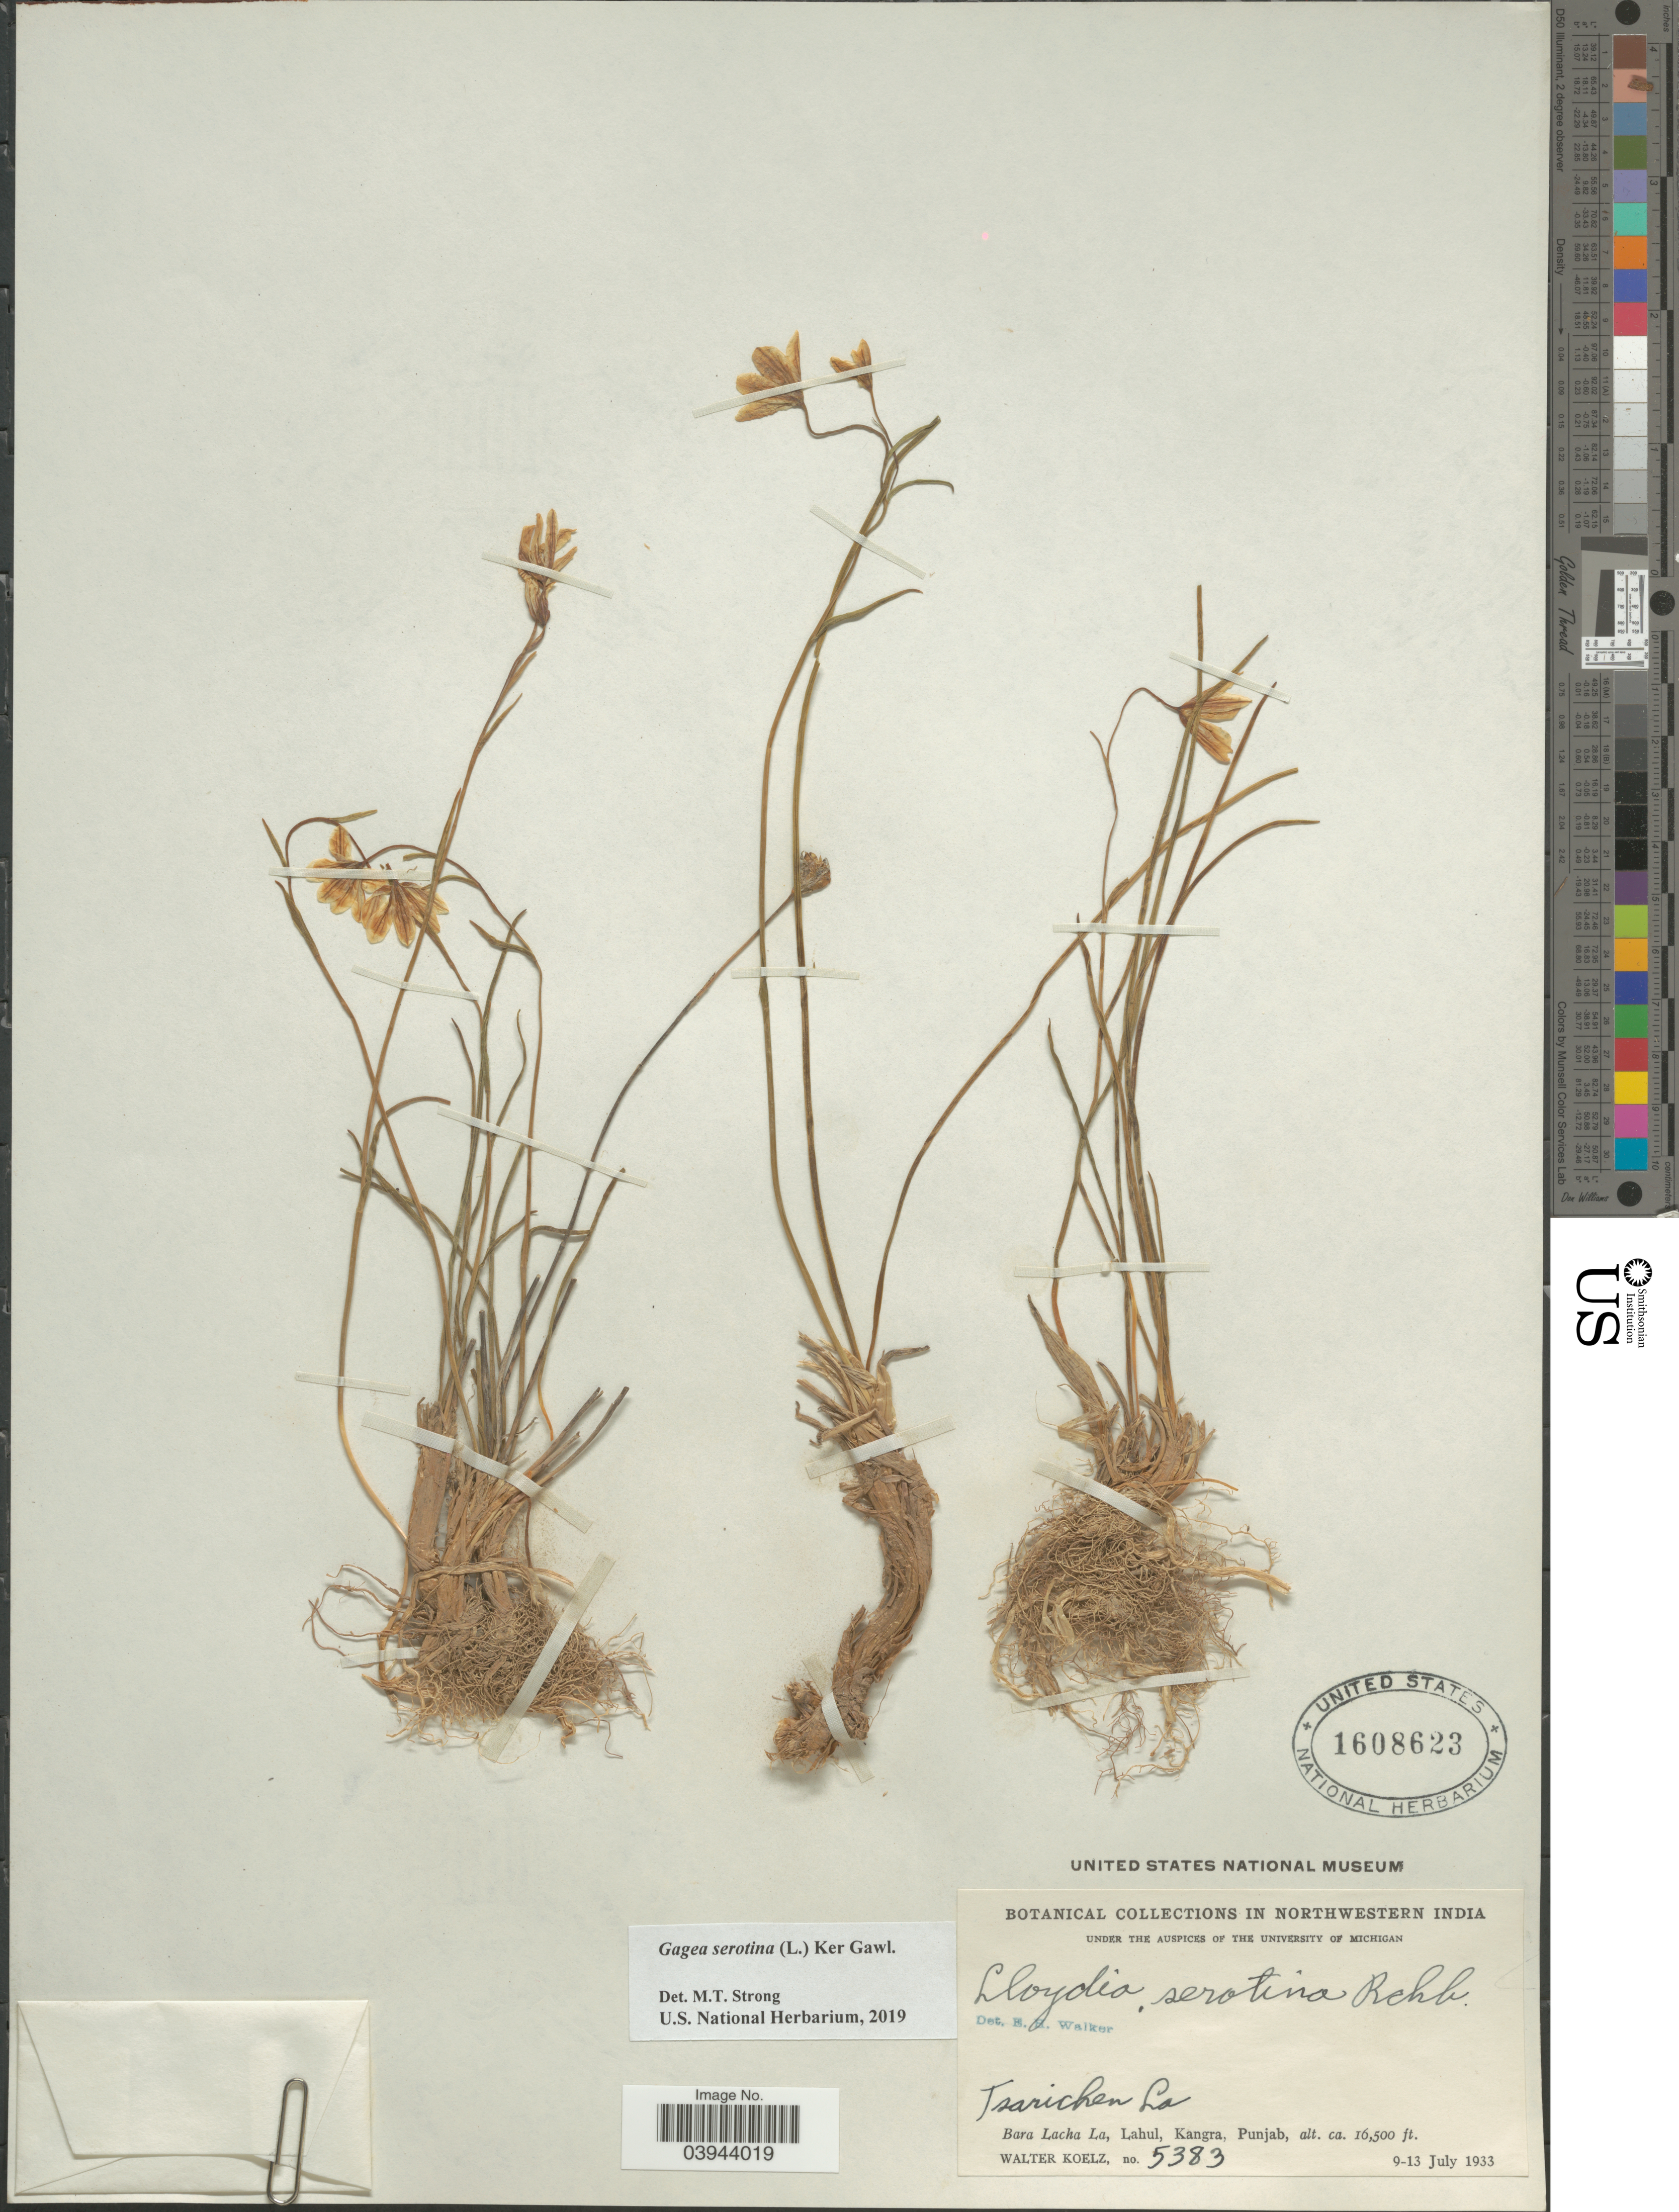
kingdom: Plantae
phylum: Tracheophyta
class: Liliopsida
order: Liliales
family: Liliaceae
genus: Gagea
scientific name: Gagea serotina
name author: (L.) Ker Gawl.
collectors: W. N. Koelz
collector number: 5383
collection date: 1933-07-09/1933-07-13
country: India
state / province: Punjab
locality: Northwestern India. Tsarichen La. Bara Lacha La, Lahul, Kangra.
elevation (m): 5029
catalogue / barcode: US 1608623